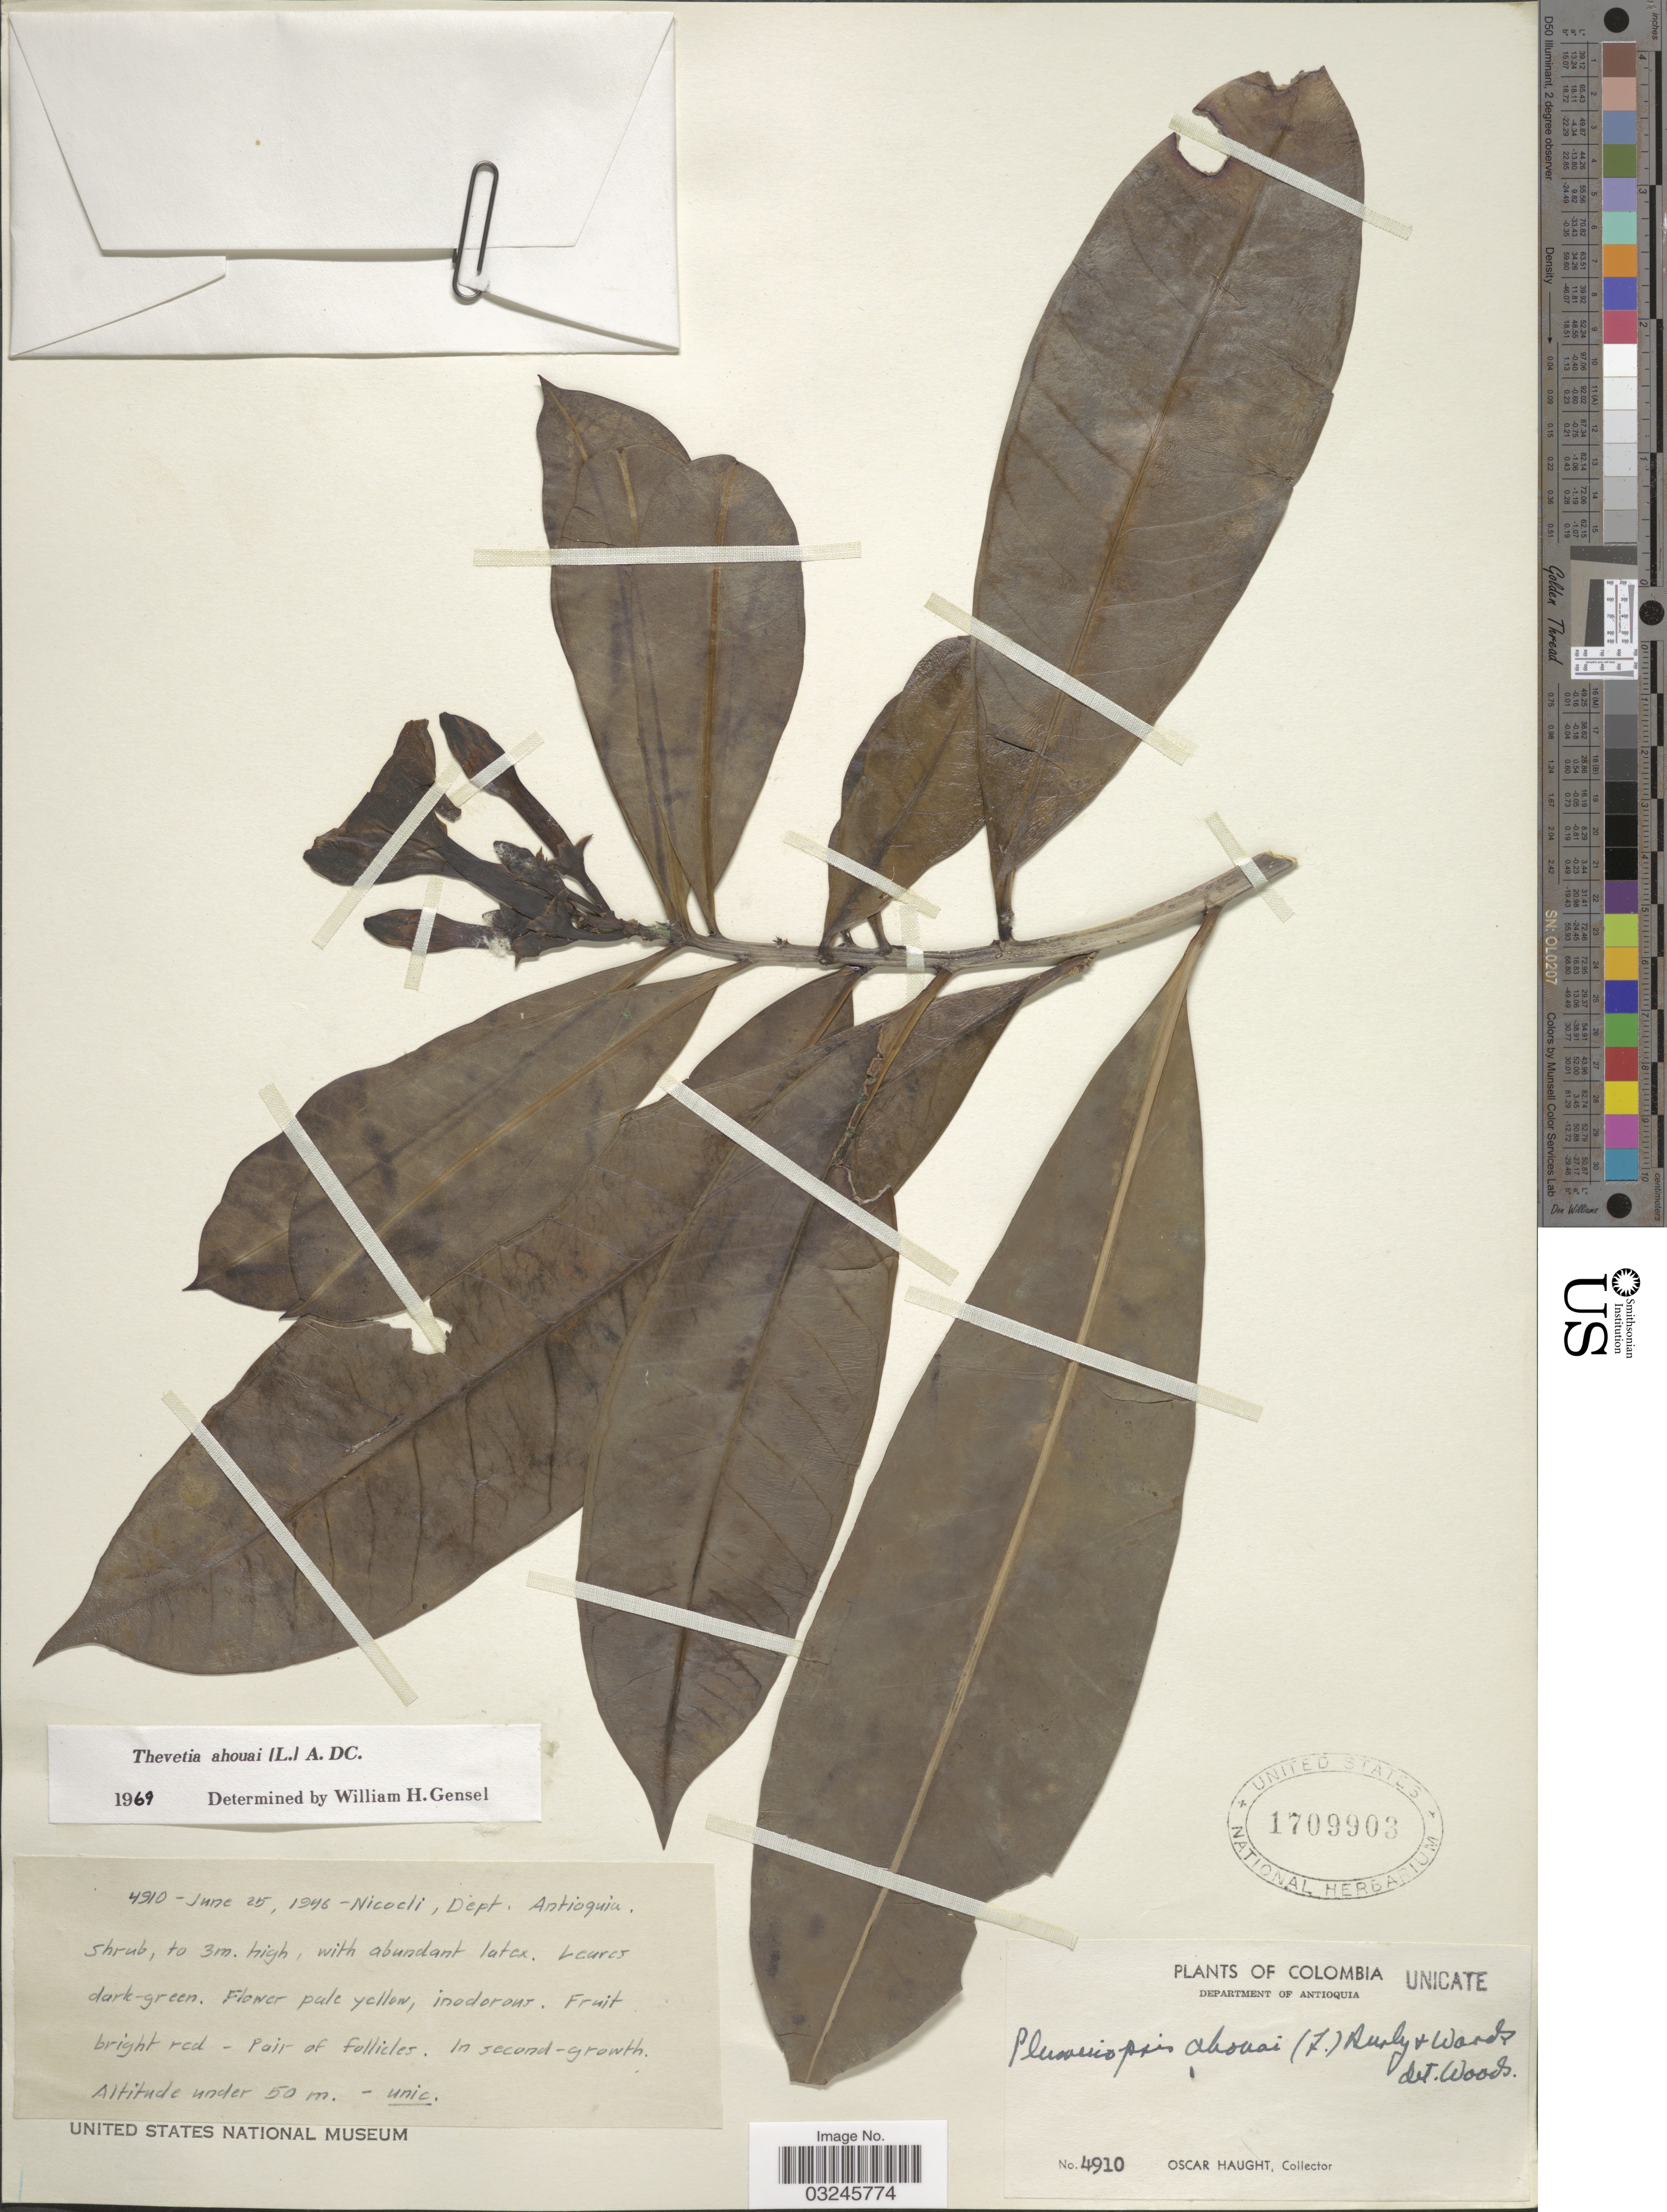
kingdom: Plantae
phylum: Tracheophyta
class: Magnoliopsida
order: Gentianales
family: Apocynaceae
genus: Thevetia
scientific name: Thevetia ahouai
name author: (L.) A. DC.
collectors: O. Haught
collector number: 4910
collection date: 1946-06-25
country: Colombia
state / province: Antioquia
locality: Nicocli, Department of Antioquia.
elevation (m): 50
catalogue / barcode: US 1709903